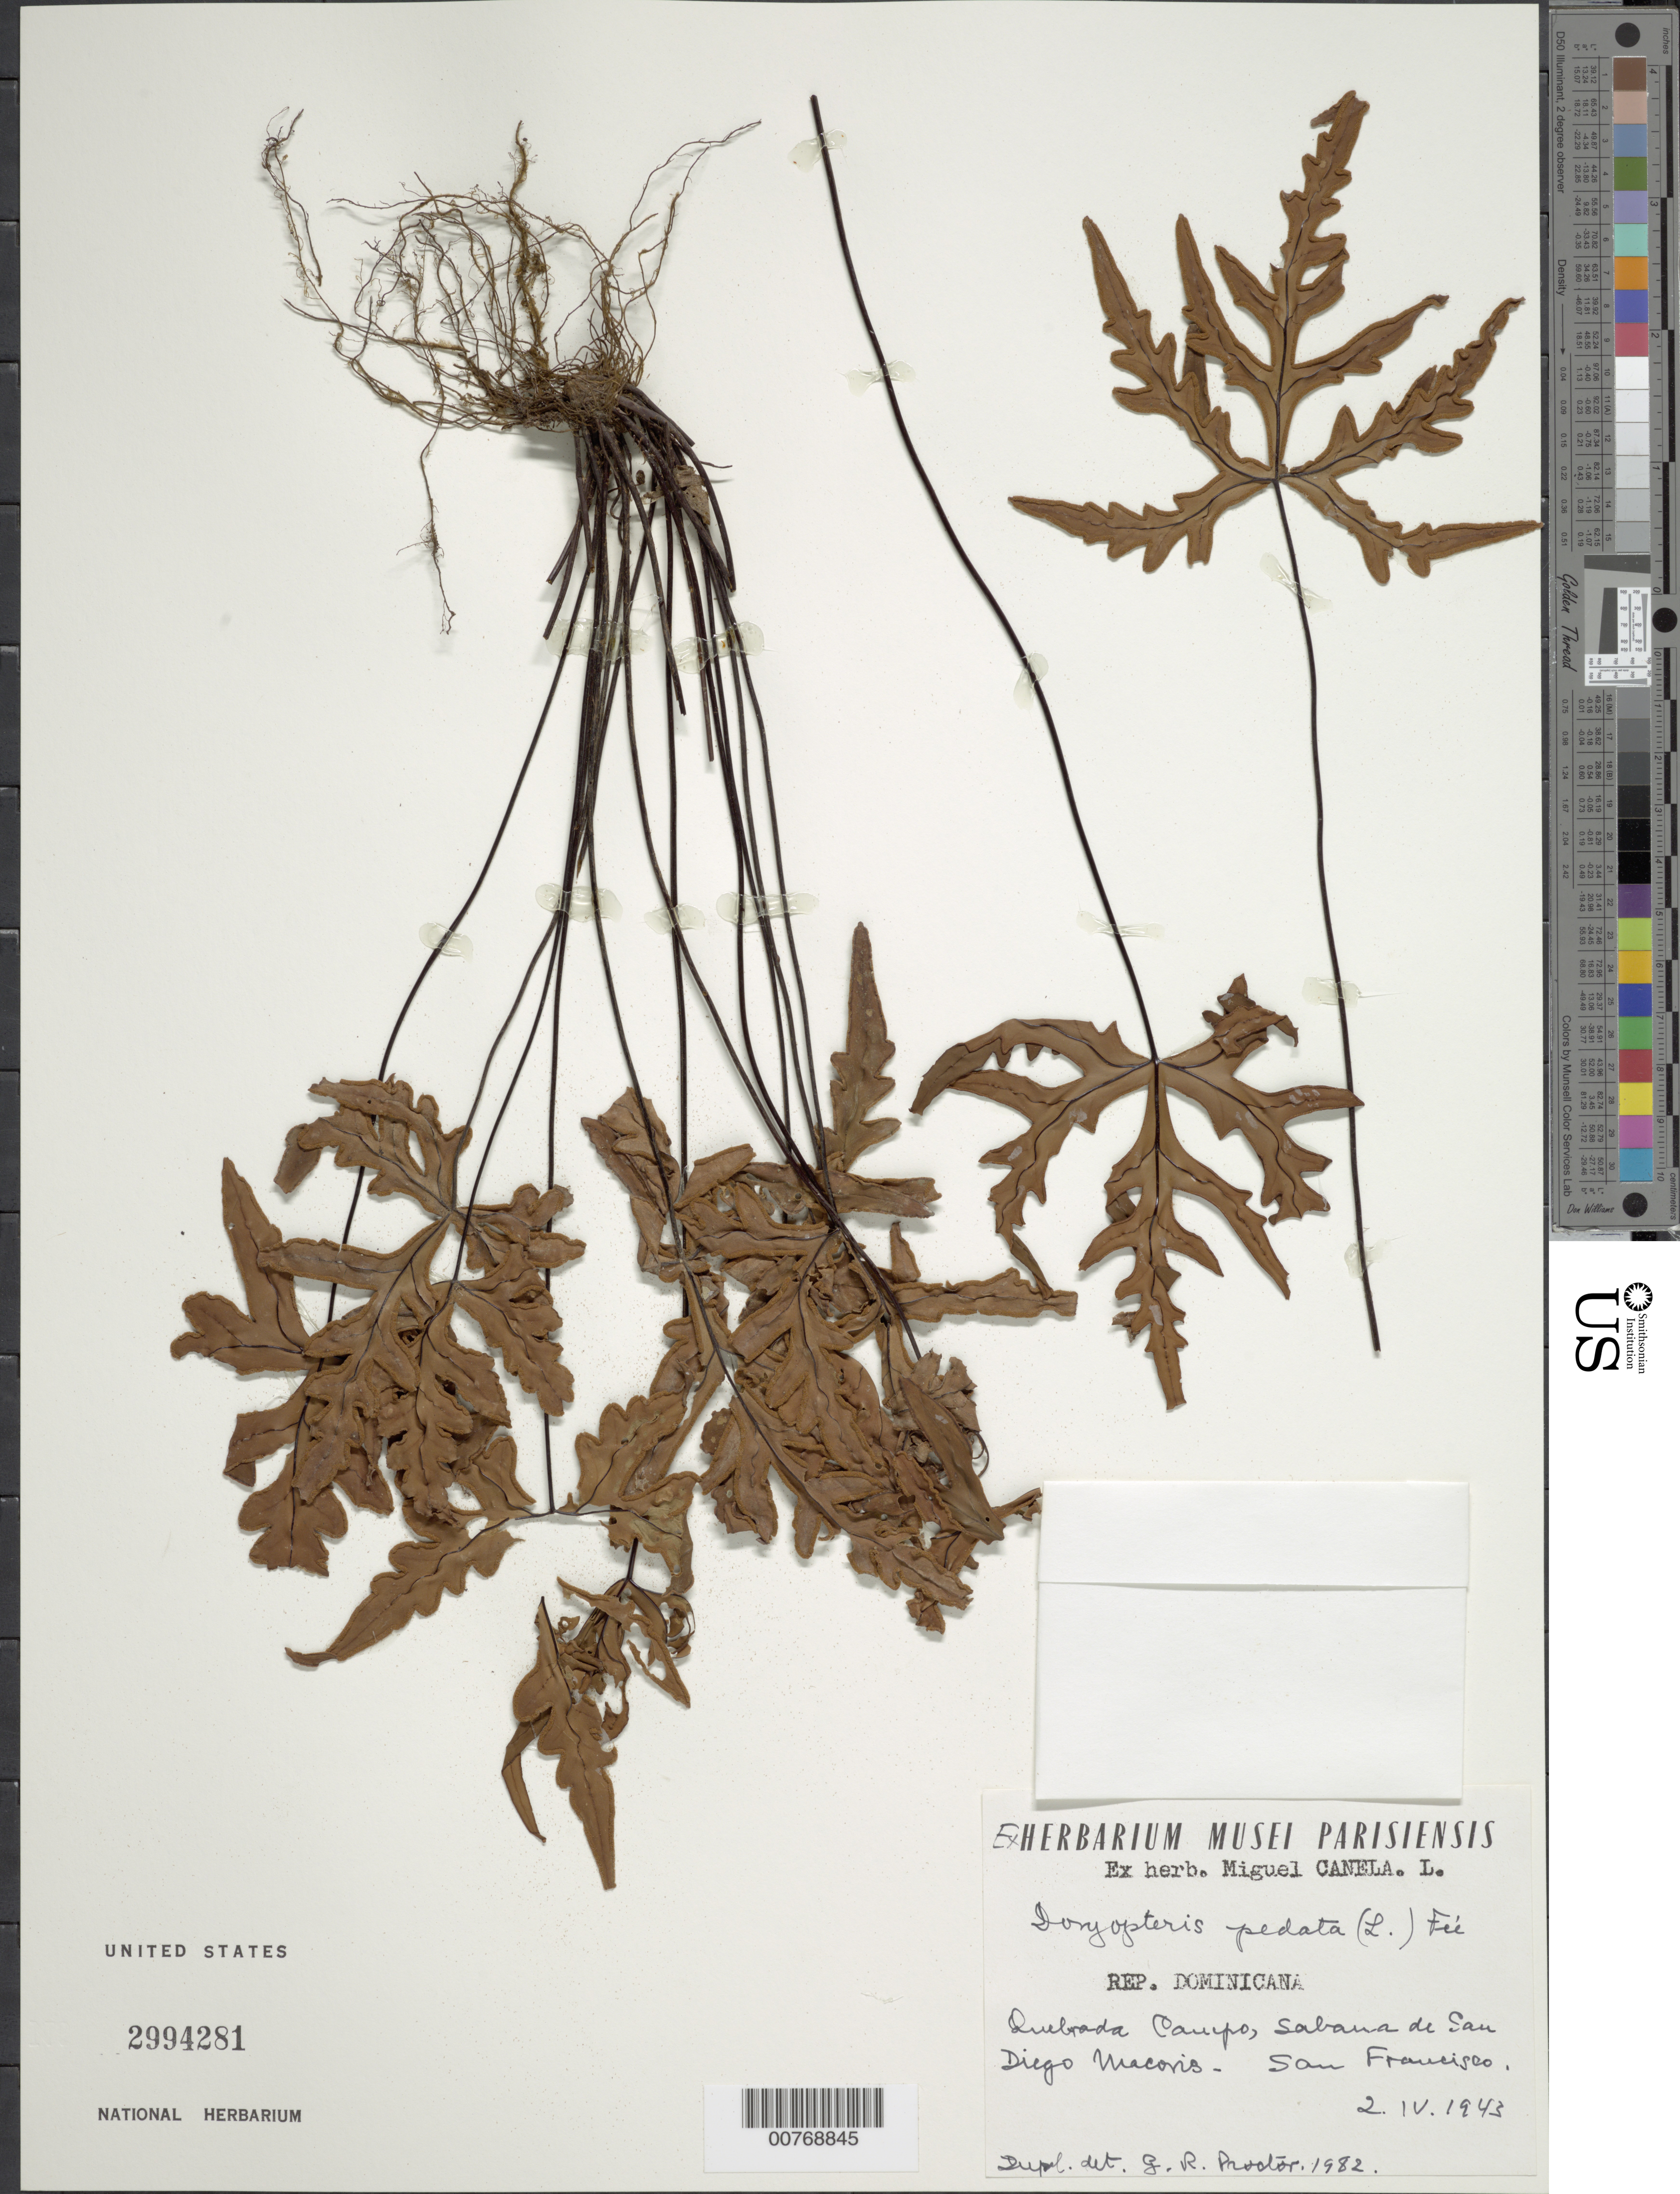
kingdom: Plantae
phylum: Tracheophyta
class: Polypodiopsida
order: Polypodiales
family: Pteridaceae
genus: Doryopteris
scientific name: Doryopteris pedata var. typica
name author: (L.) Fée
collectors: M. Canela Lazaro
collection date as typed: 02 Apr 1943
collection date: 1943-04-02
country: Dominican Republic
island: Hispaniola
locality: Quebrada Campo, Sabana de San Diego Macoris-San Francisco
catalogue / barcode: US 2994281